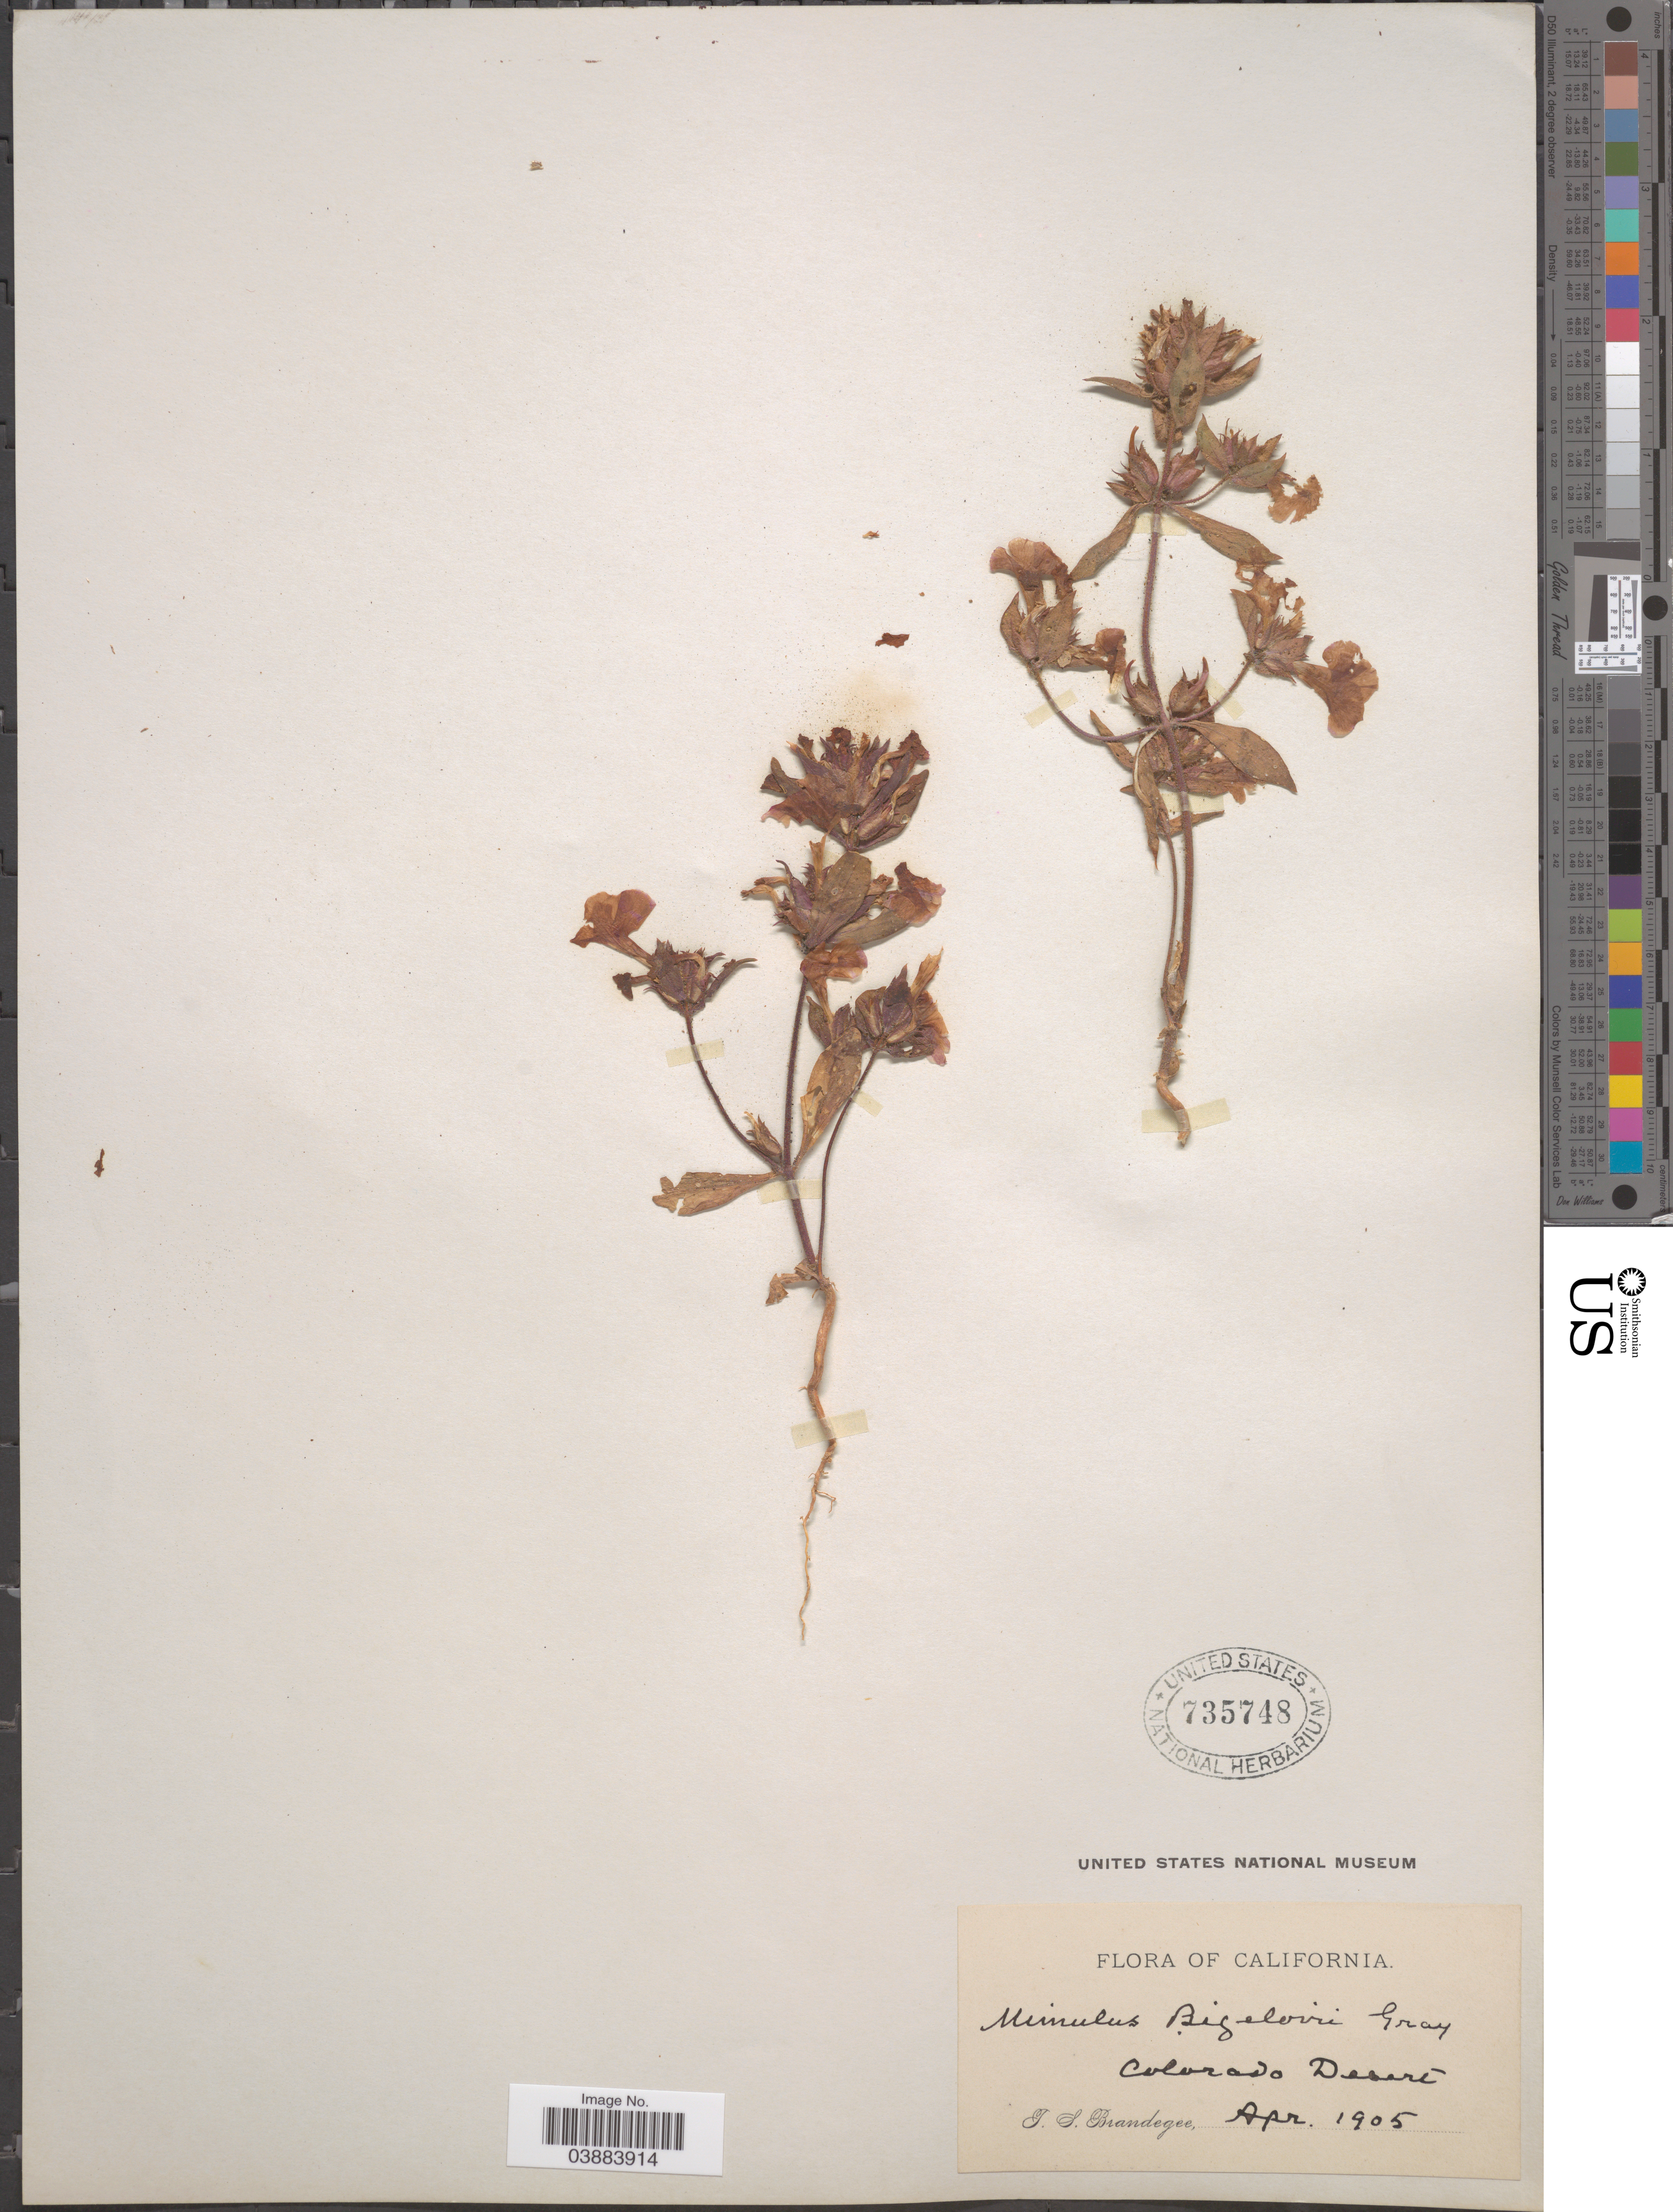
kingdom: Plantae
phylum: Tracheophyta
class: Magnoliopsida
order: Lamiales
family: Phrymaceae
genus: Eunanus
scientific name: Eunanus bigelovii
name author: A. Gray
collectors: T. S. Brandegee (herbarium)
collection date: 1905-04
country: United States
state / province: California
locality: Colorado Desert.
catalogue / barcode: US 735748